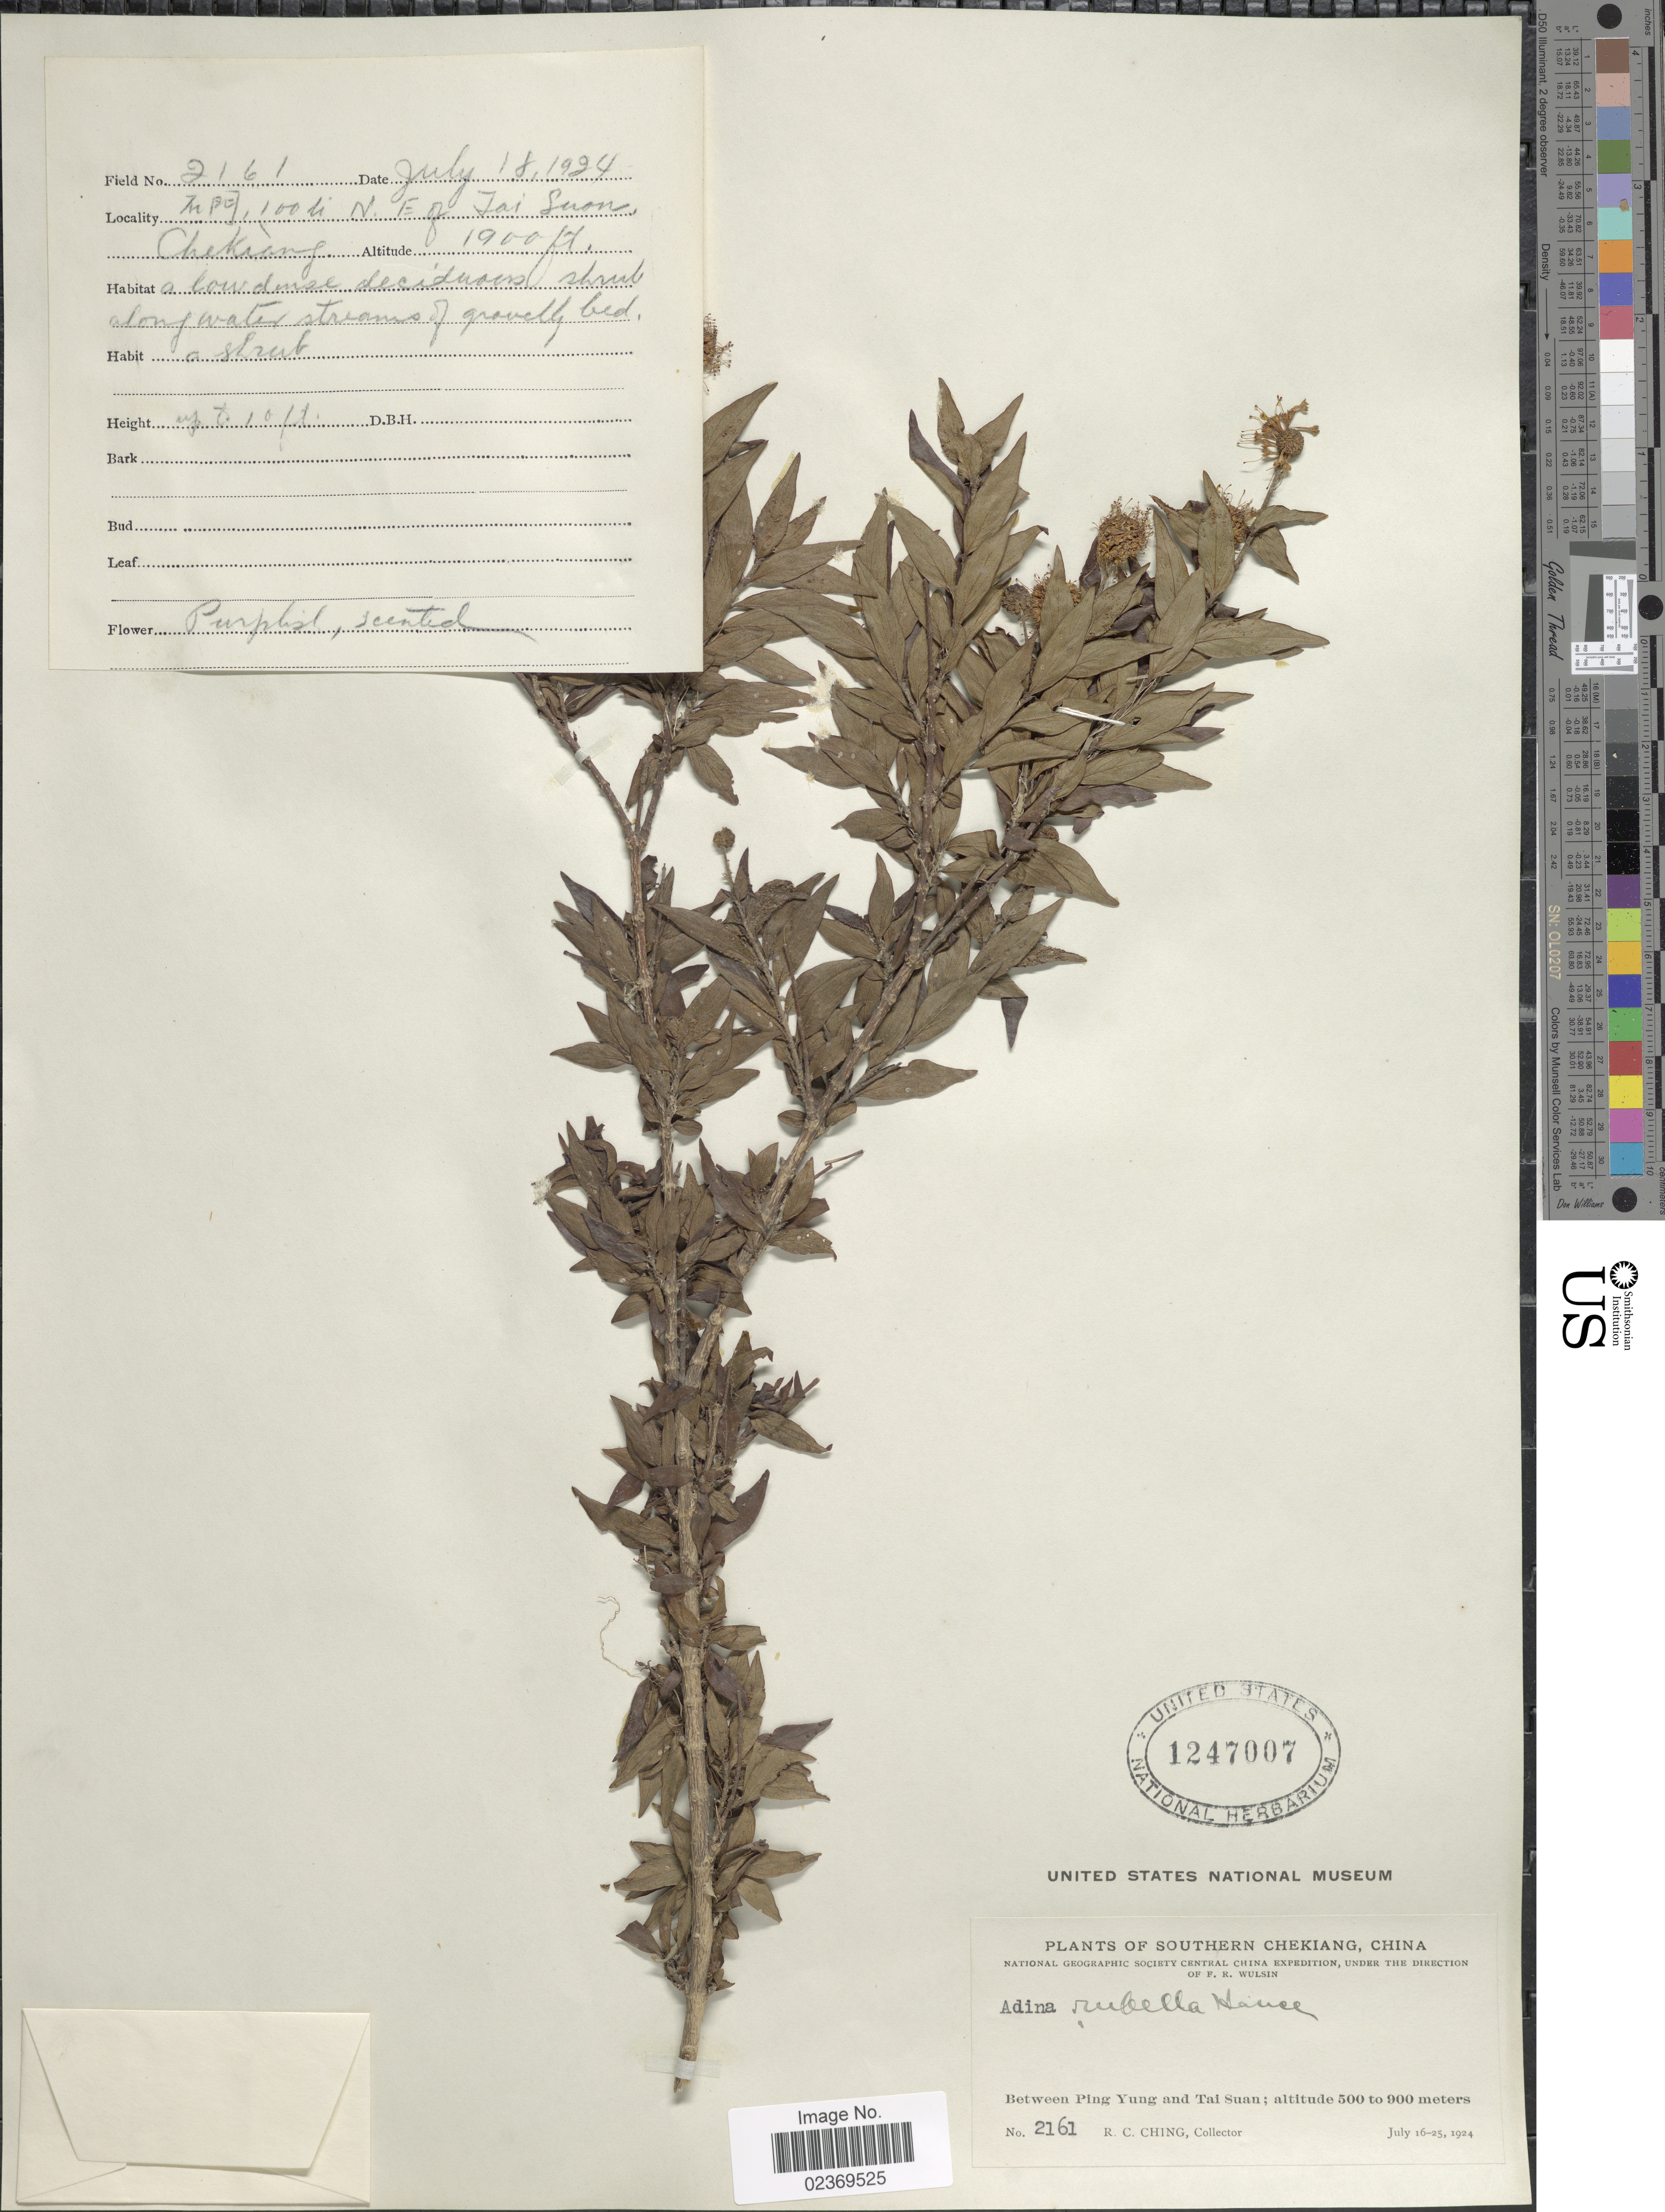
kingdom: Plantae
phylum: Tracheophyta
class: Magnoliopsida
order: Gentianales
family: Rubiaceae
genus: Adina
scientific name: Adina rubella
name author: Hance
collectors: R. C. Ching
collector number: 2161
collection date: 1924-07-18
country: China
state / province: Zhejiang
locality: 100 li N. E. of Tai Suan, Southern Chekiang, along water streams of gravelly bed, between Ping Yung and Tai Suan.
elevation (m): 579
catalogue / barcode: US 1247007